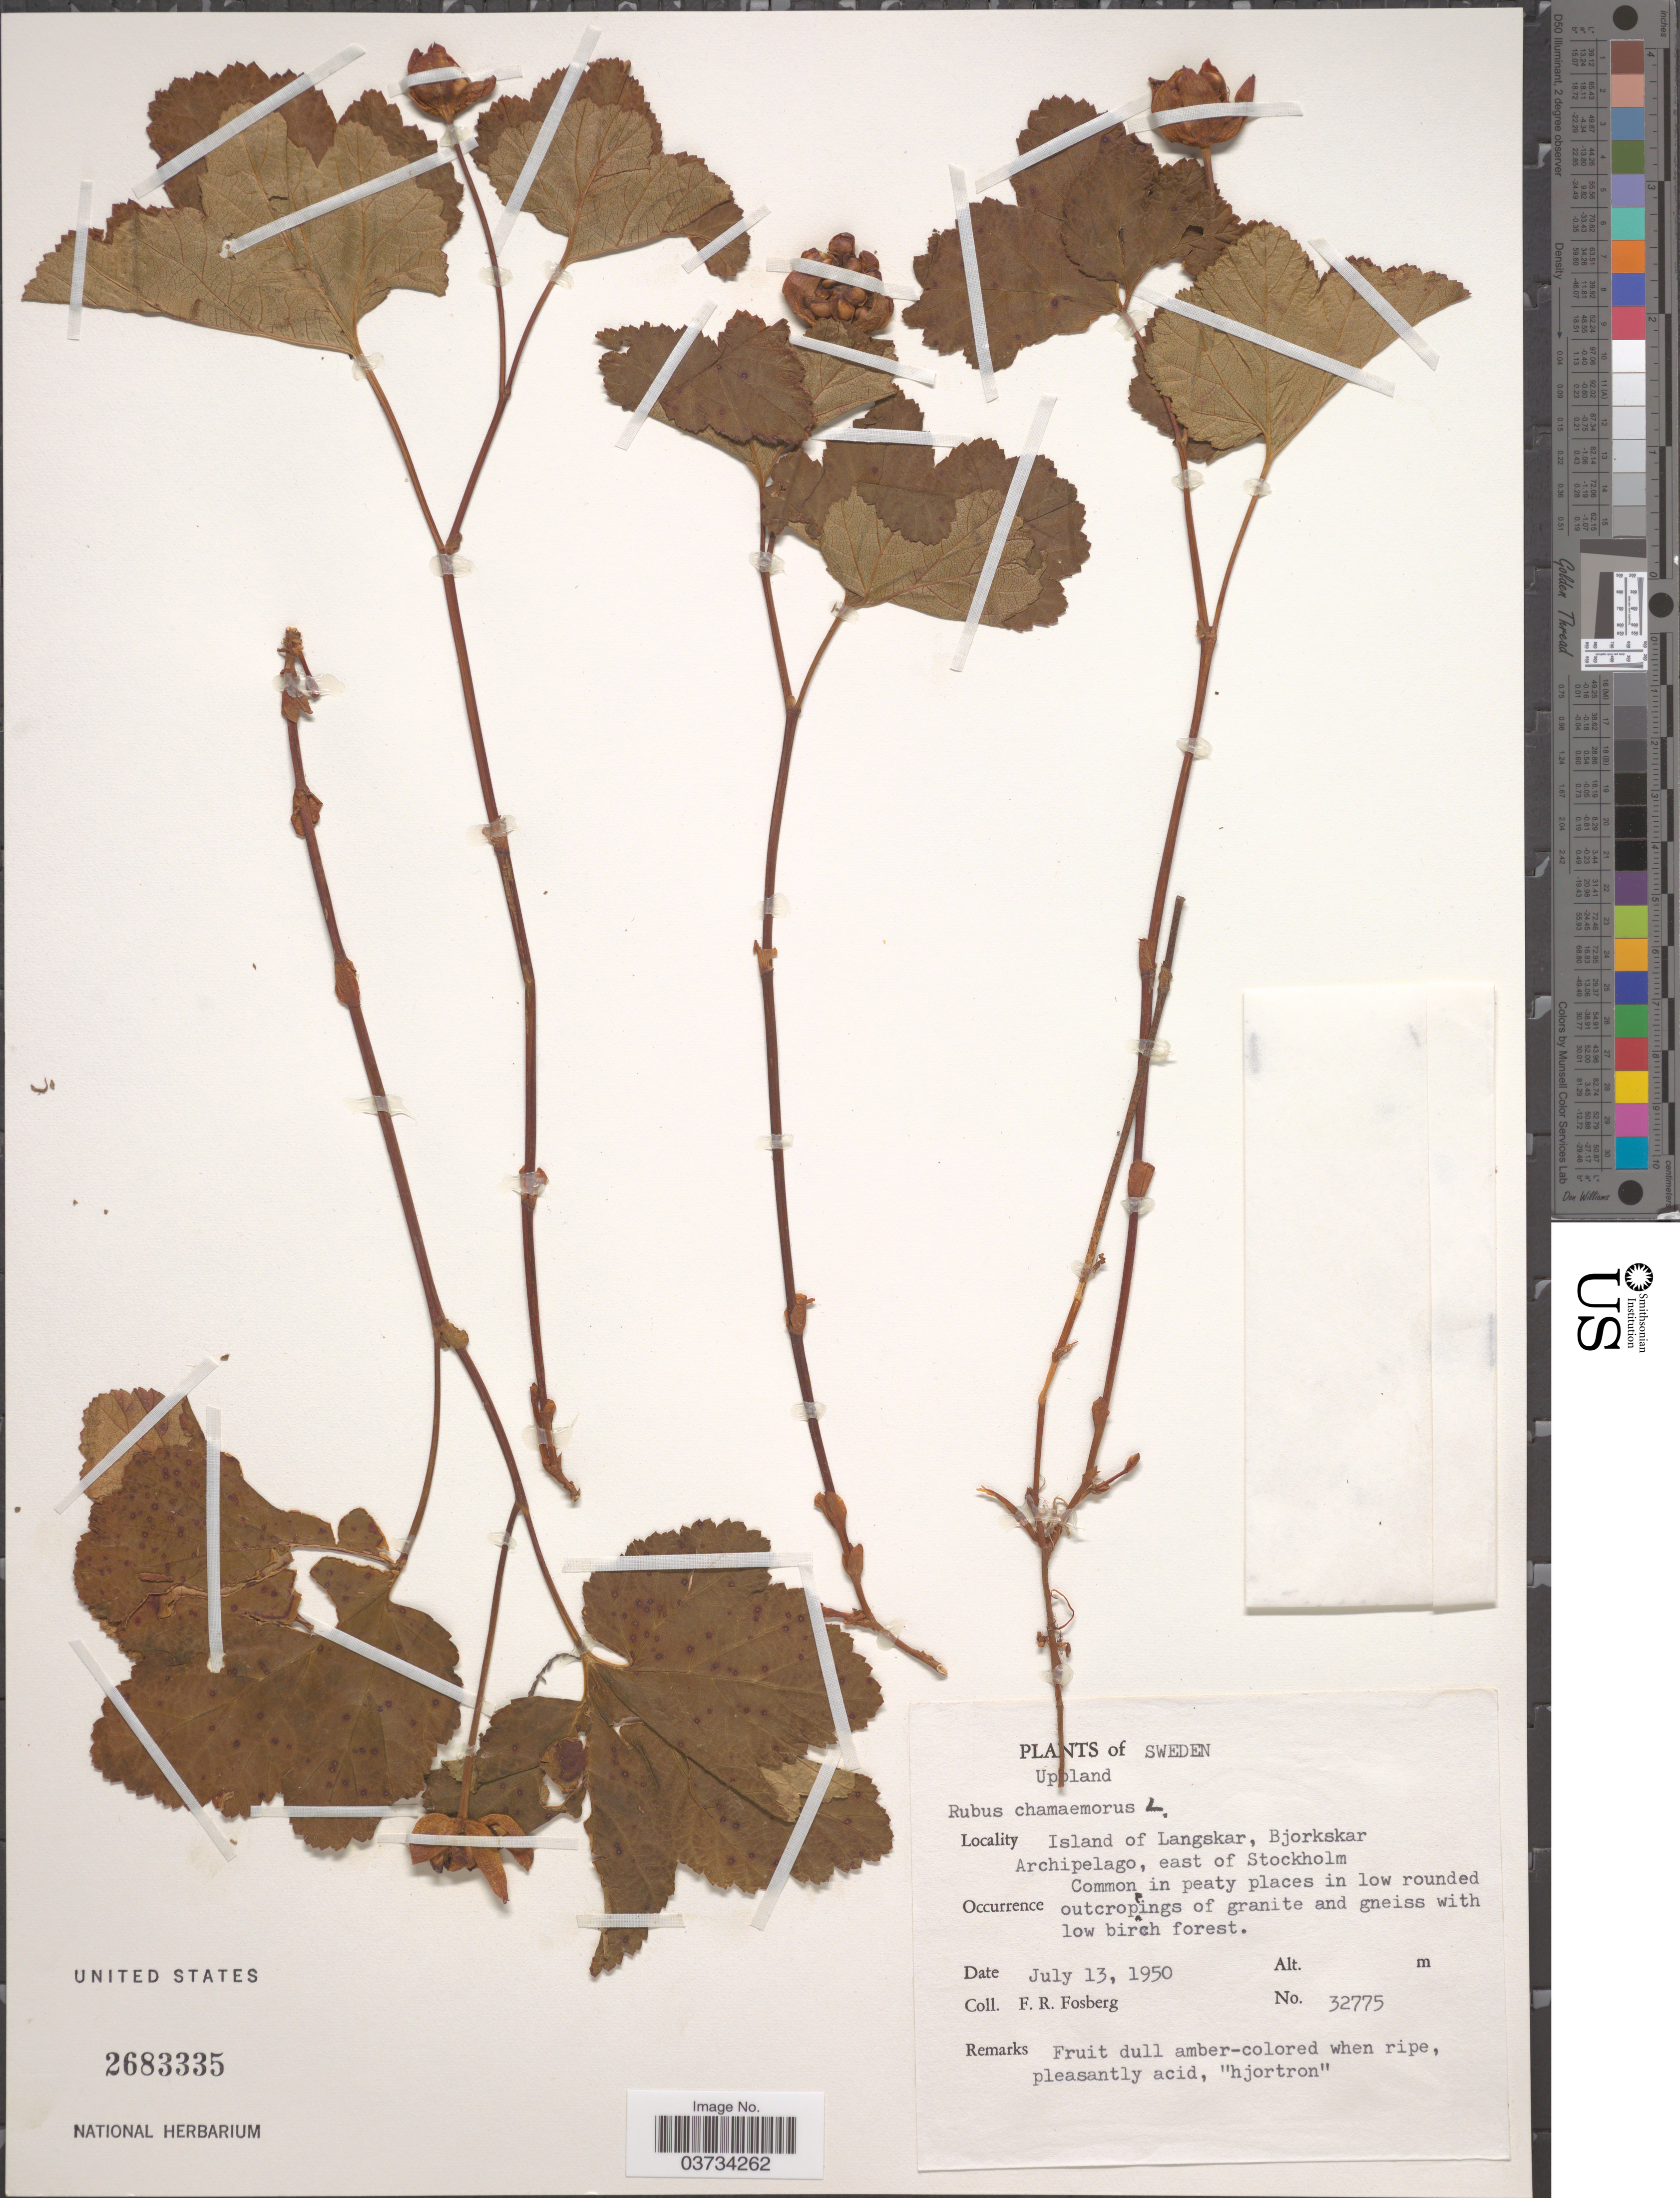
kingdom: Plantae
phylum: Tracheophyta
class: Magnoliopsida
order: Rosales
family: Rosaceae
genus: Rubus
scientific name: Rubus chamaemorus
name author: L.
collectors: F. R. Fosberg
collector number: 32775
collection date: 1950-07-13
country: Sweden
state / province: Stockholm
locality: Uppland. Island of Langskar, Bjorkskar Archipelago, east of Stockholm.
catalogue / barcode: US 2683335